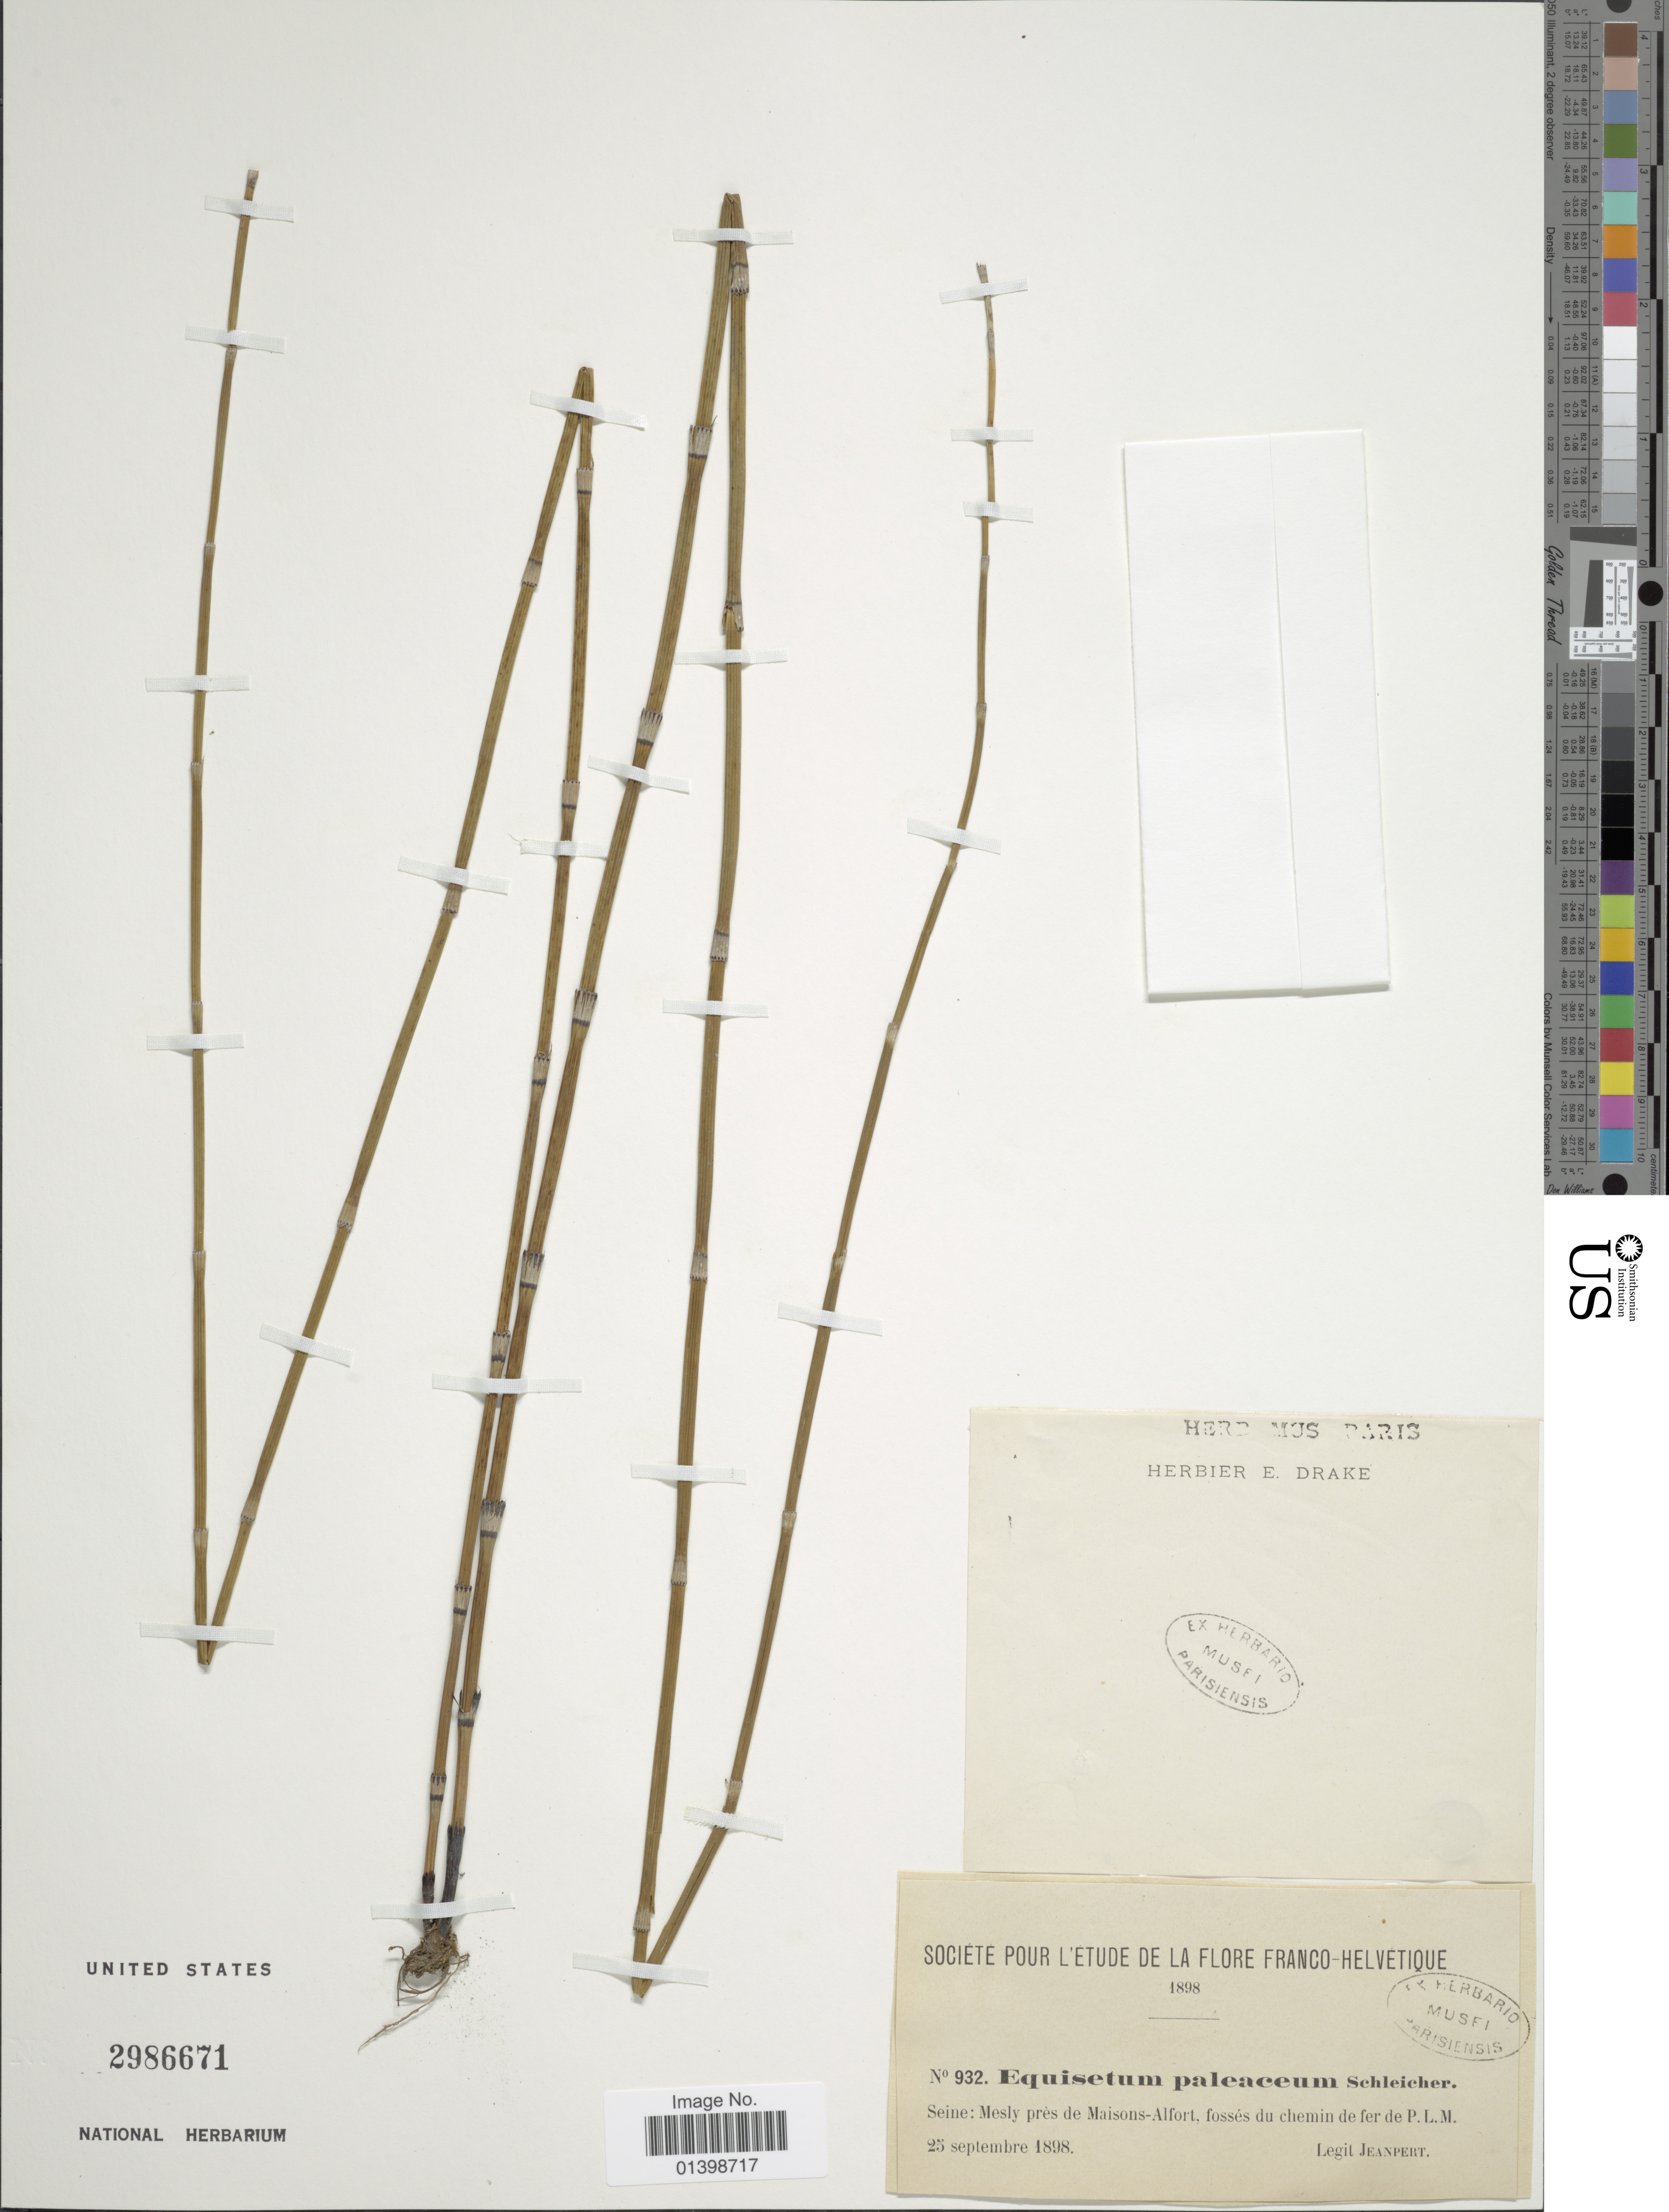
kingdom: Plantae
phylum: Tracheophyta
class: Polypodiopsida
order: Equisetales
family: Equisetaceae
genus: Equisetum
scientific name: Equisetum moorei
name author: Newman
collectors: Jeanpert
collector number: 932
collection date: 1898-09-25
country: France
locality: Seine: Mesly près de Maisons-Alfort, fossés du chemin de fer de P.L.M.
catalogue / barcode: US 2986671